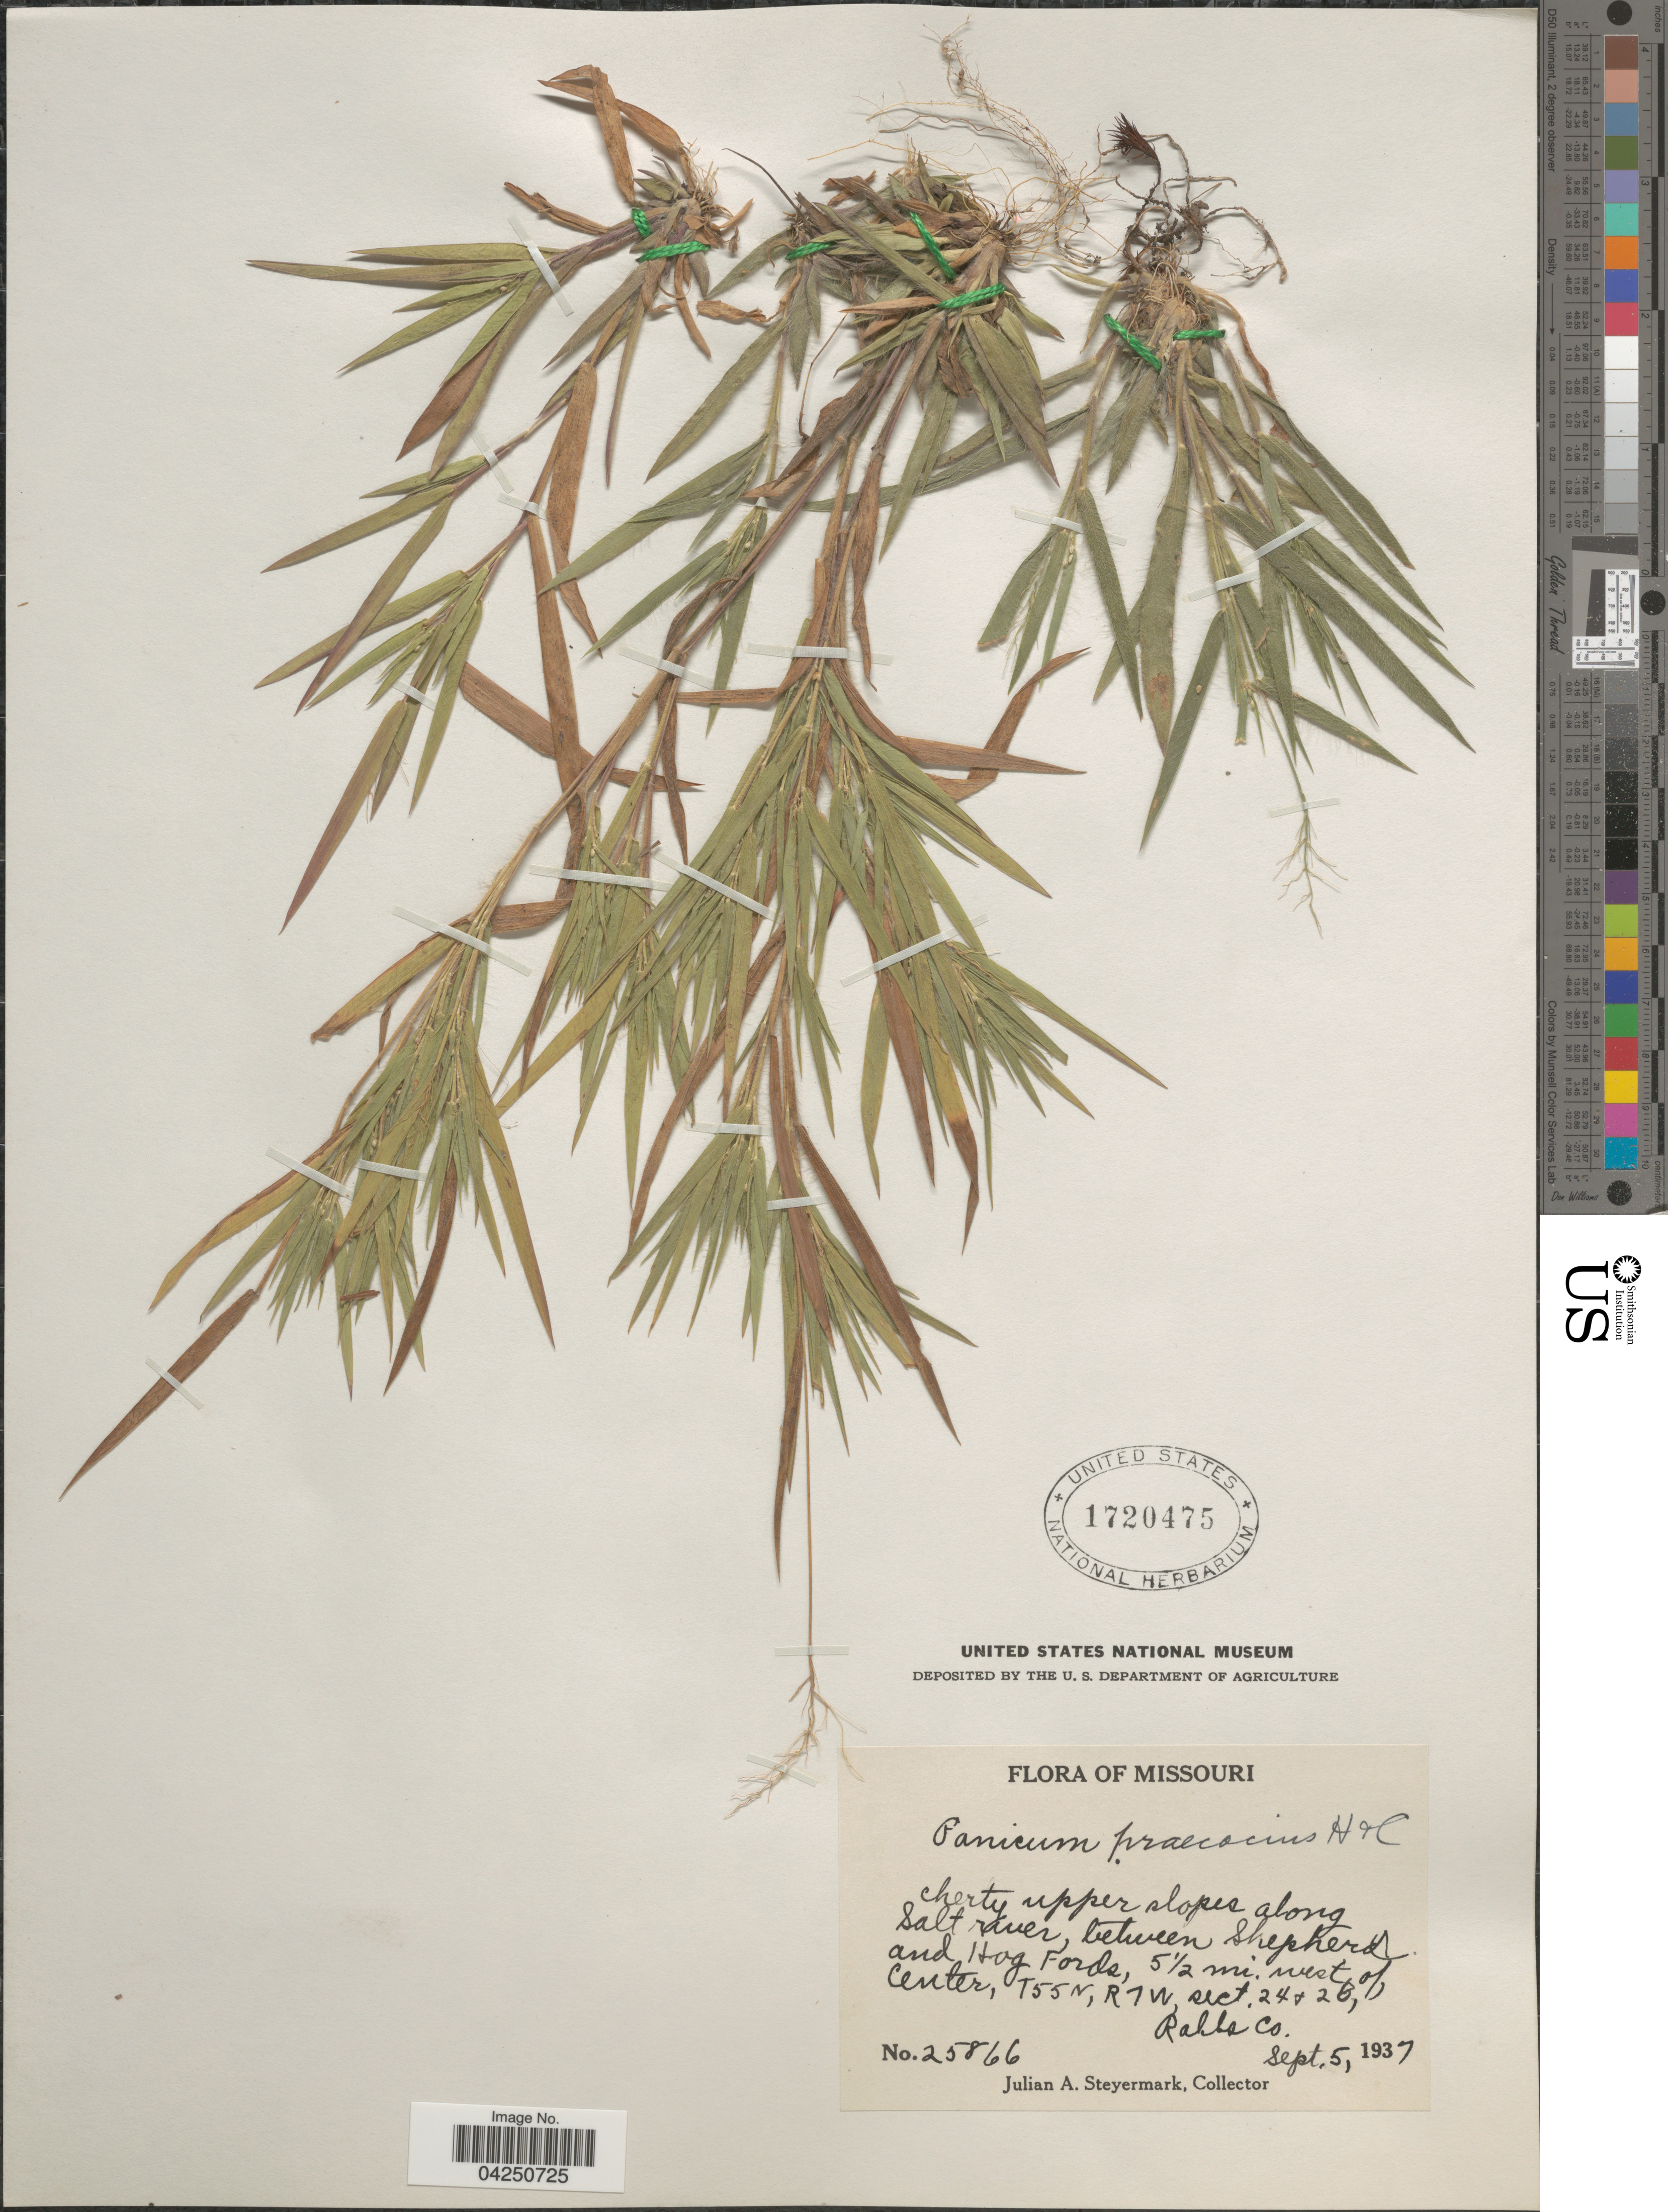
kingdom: Plantae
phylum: Tracheophyta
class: Liliopsida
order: Poales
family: Poaceae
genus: Dichanthelium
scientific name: Dichanthelium acuminatum var. acuminatum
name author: (Sw.) Gould & C.A. Clark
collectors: J. Steyermark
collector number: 25866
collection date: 1937-09-05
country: United States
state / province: Missouri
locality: Cherty upper slopes along salt river, between shepherd and Hog Fords, 5½ mi. west of Center, T55N, R1W, sect. 24 & 26, Rahls Co.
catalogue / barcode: US 1720475